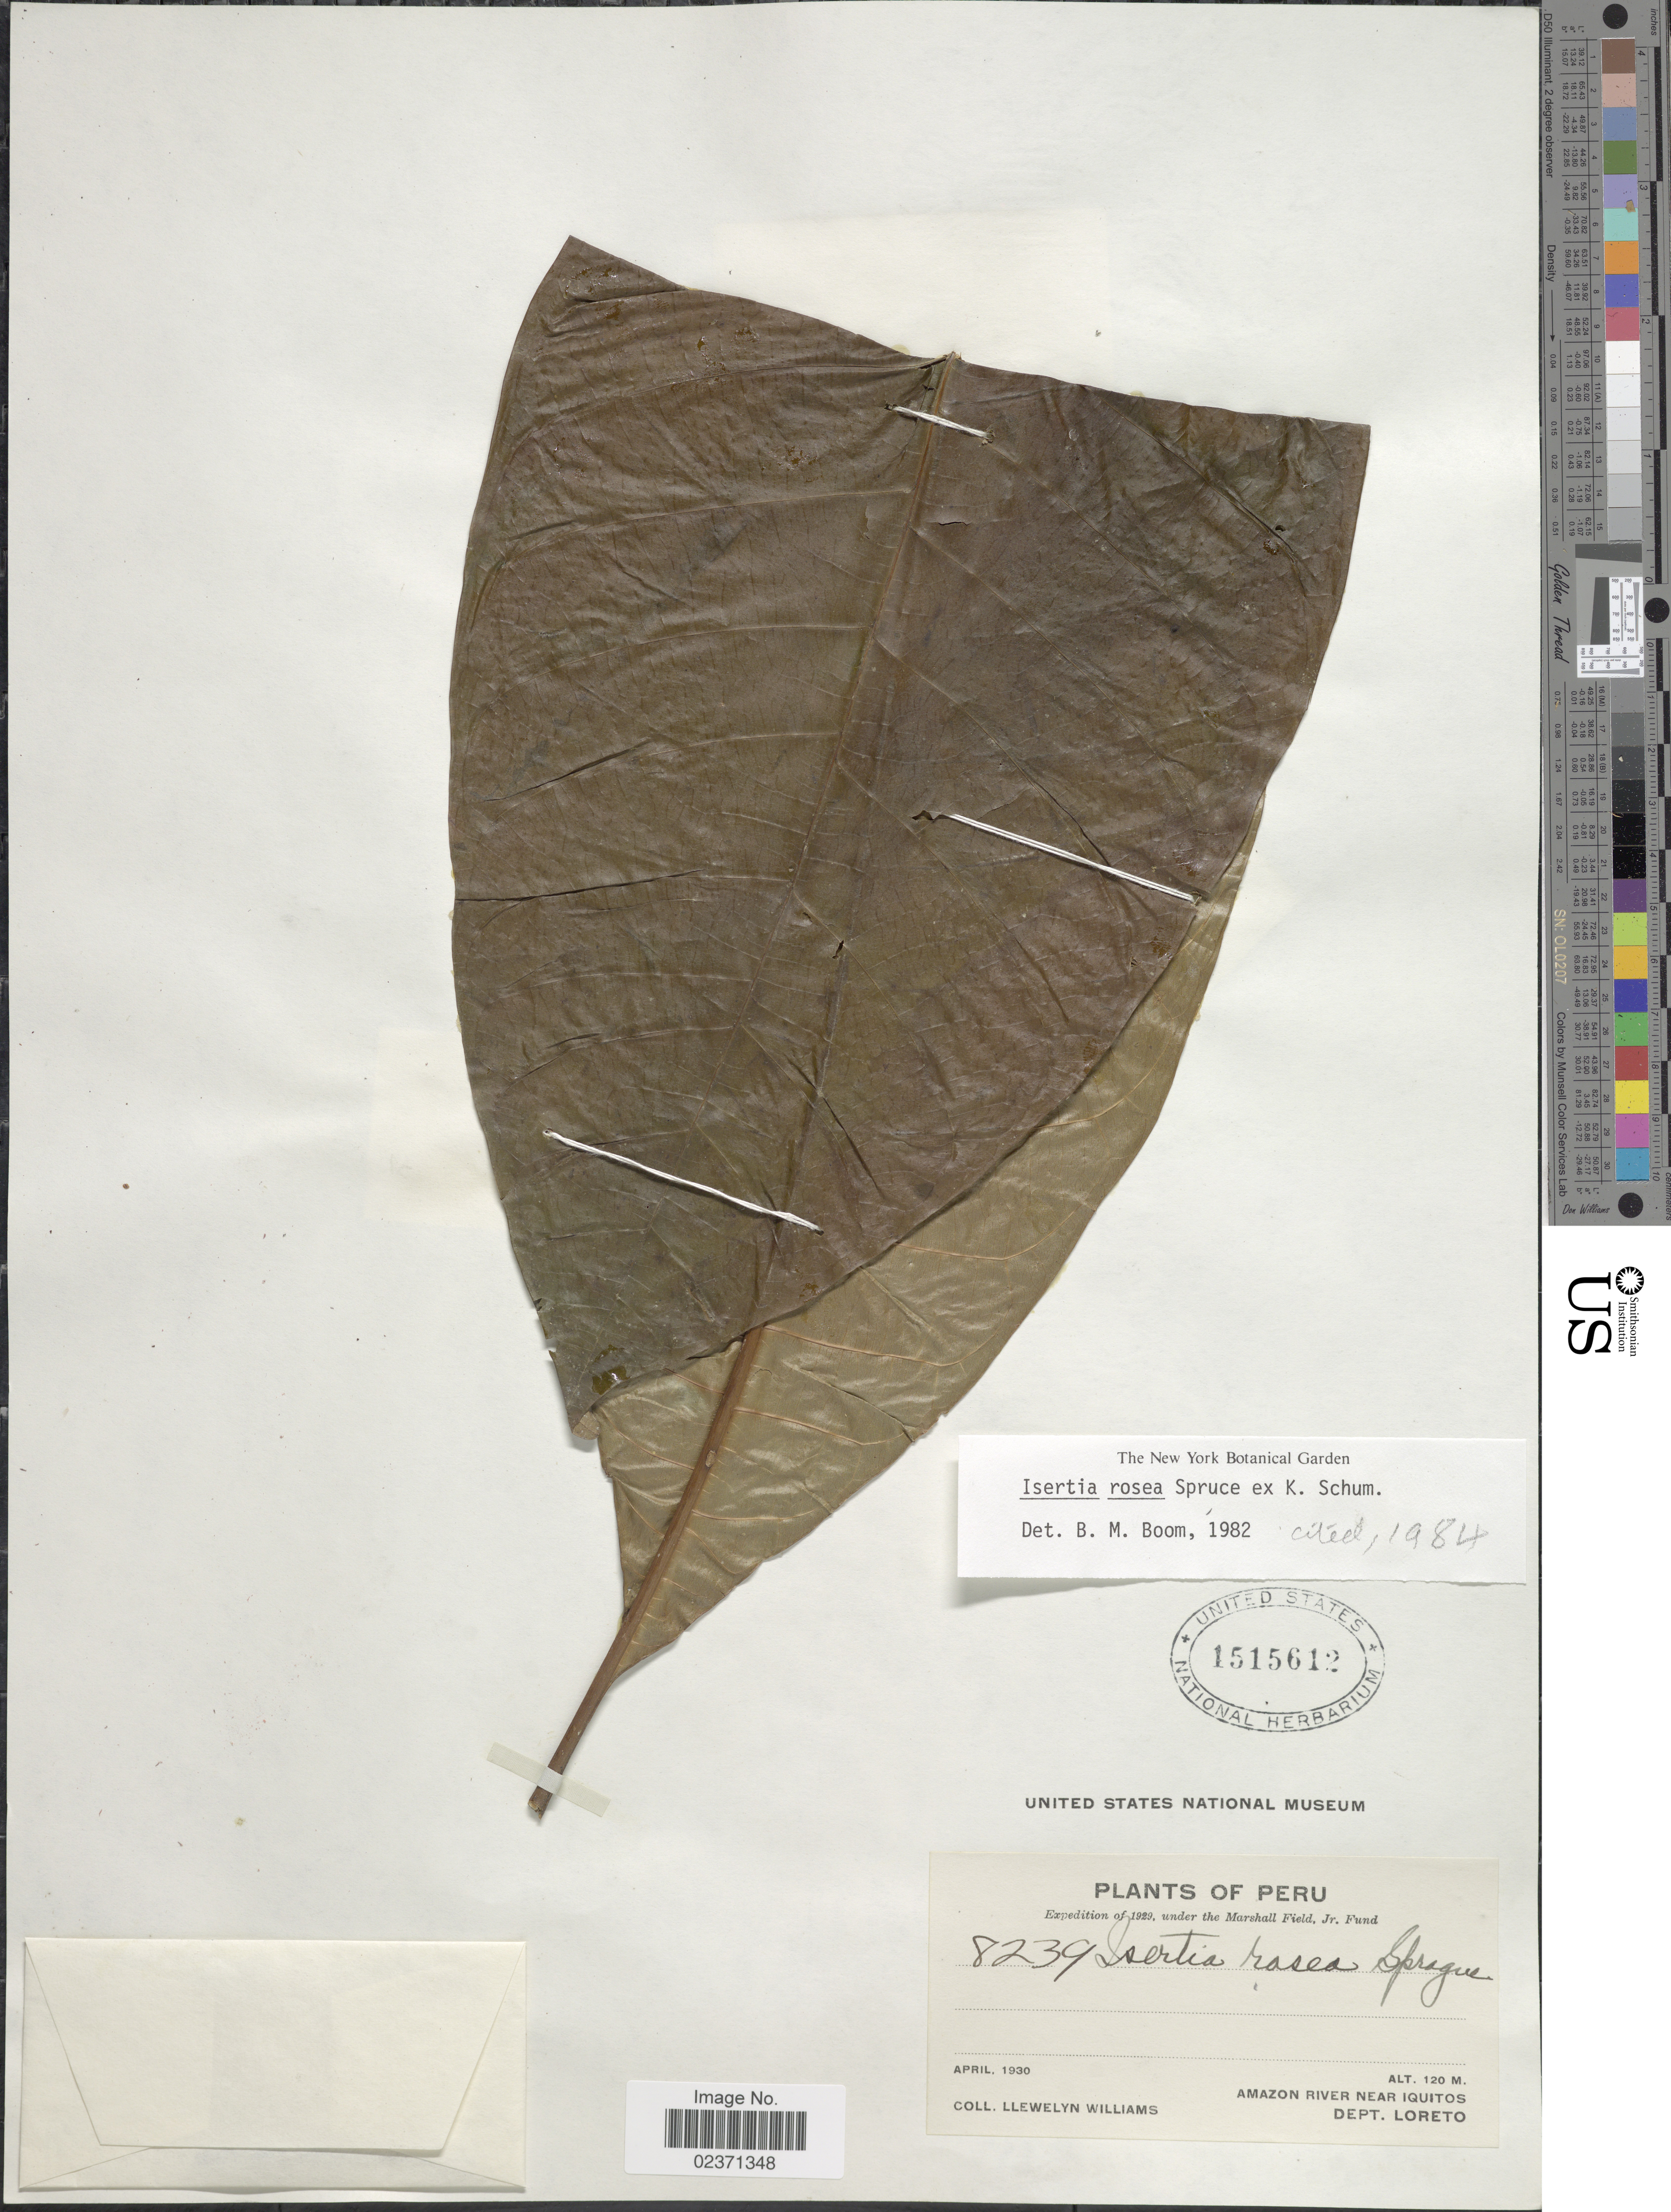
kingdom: Plantae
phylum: Tracheophyta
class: Magnoliopsida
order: Gentianales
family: Rubiaceae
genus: Isertia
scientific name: Isertia rosea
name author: Spruce ex K. Schum.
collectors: Ll. Williams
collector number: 8239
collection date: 1930-04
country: Peru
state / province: Loreto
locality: Amazon River near Iquitos, Dept. Loreto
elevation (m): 120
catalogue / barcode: US 1515612